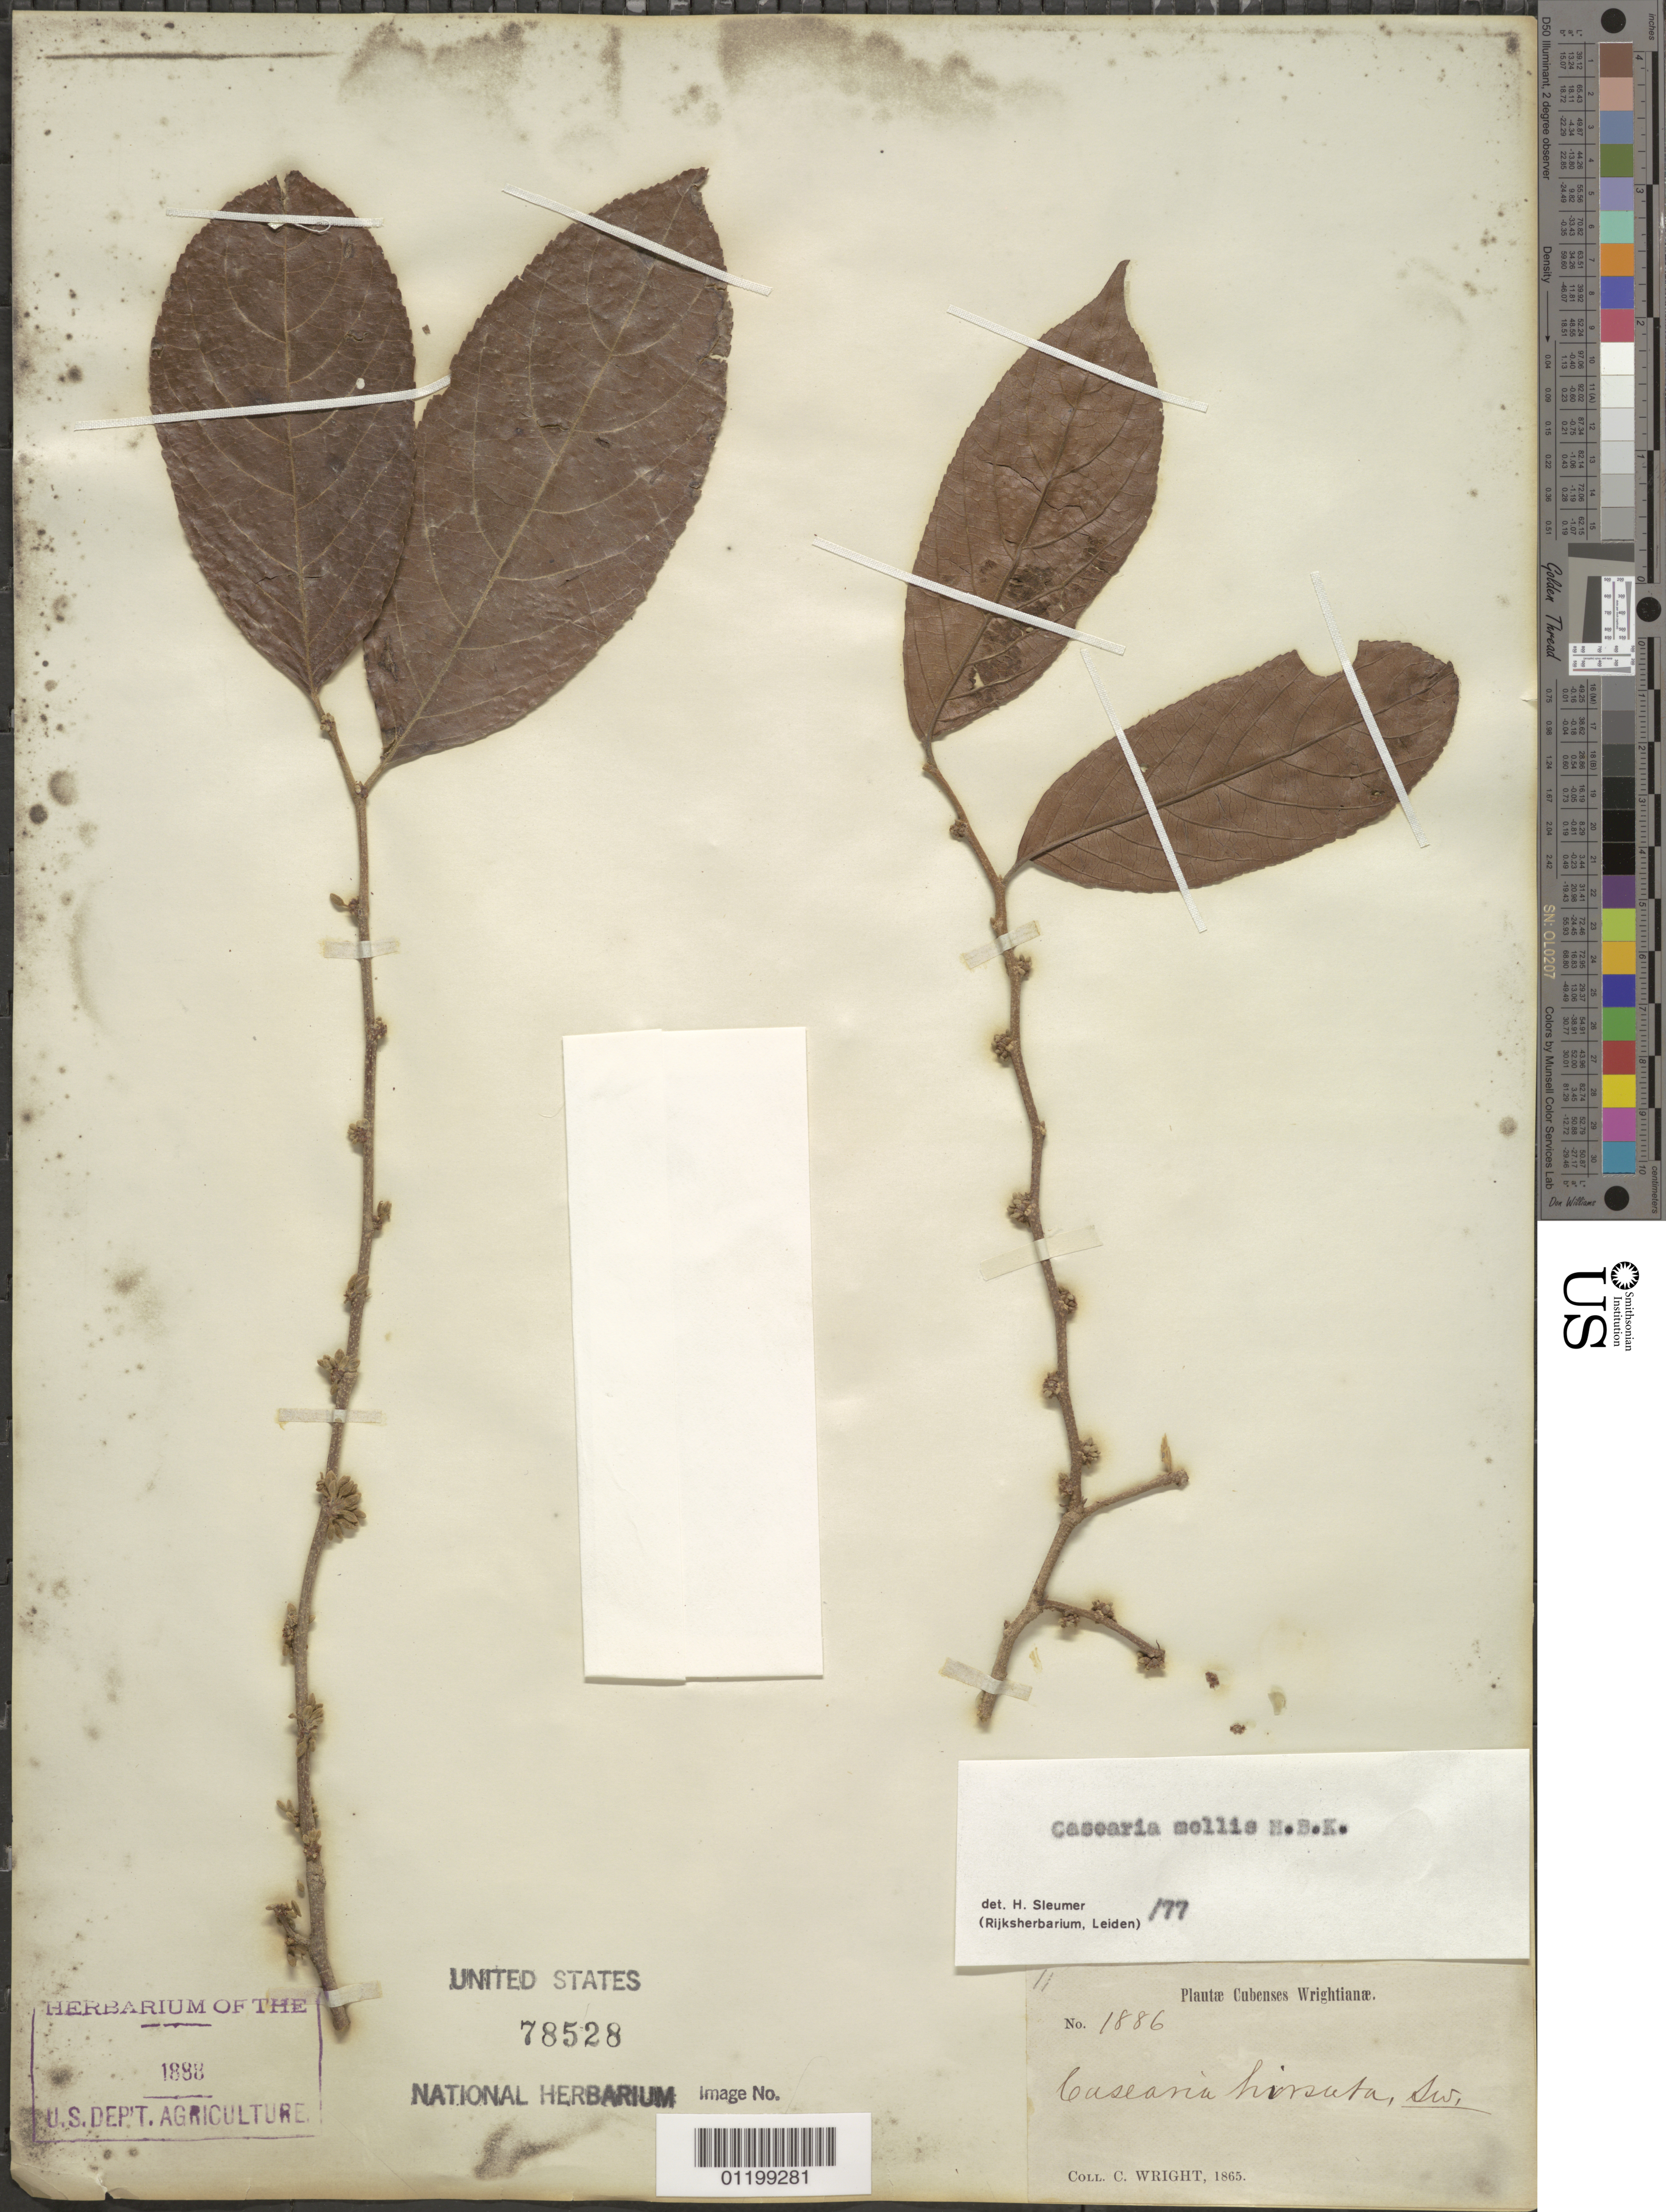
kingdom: Plantae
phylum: Tracheophyta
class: Magnoliopsida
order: Malpighiales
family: Salicaceae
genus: Casearia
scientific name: Casearia mollis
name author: Kunth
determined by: Sleumer, H. O.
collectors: C. Wright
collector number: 1886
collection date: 1865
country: Cuba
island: Cuba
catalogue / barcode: US 78528